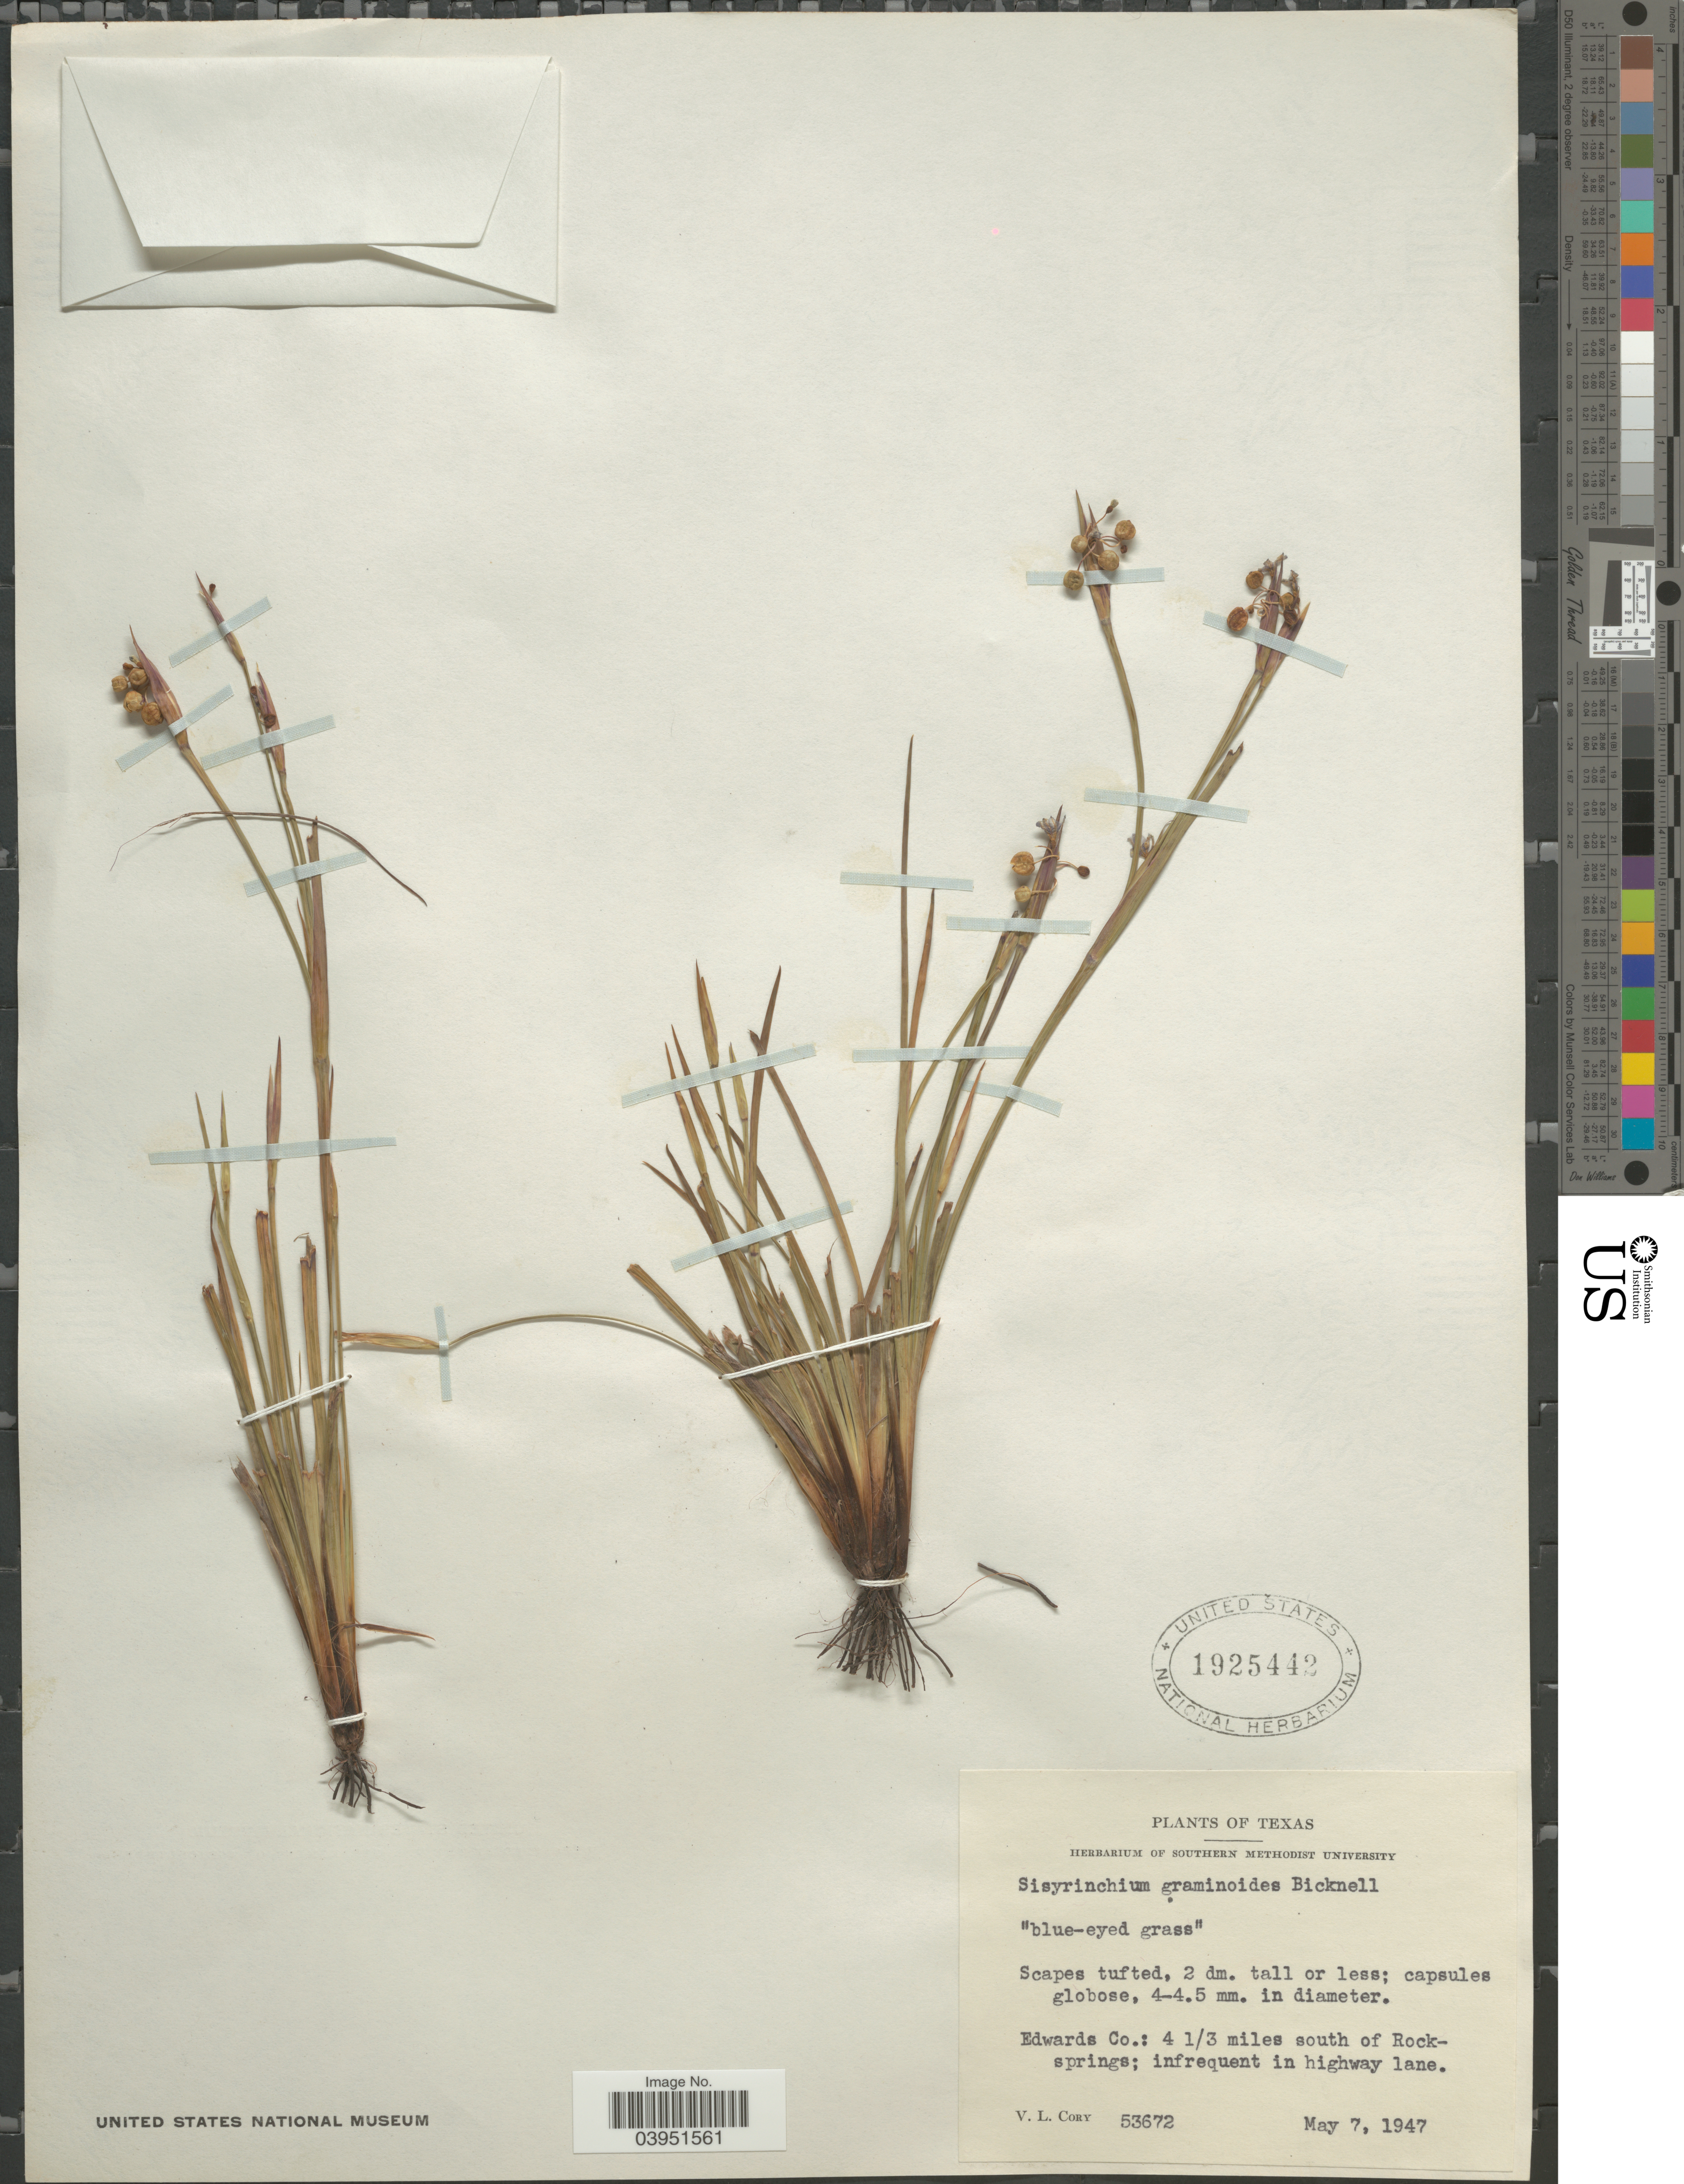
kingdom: Plantae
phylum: Tracheophyta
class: Liliopsida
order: Asparagales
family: Iridaceae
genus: Sisyrinchium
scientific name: Sisyrinchium pruinosum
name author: E.P. Bicknell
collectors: V. Cory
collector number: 53672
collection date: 1947-05-07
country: United States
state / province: Texas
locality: Edwards Co.: 4 1/3 miles south of Rocksprings.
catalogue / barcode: US 1925442